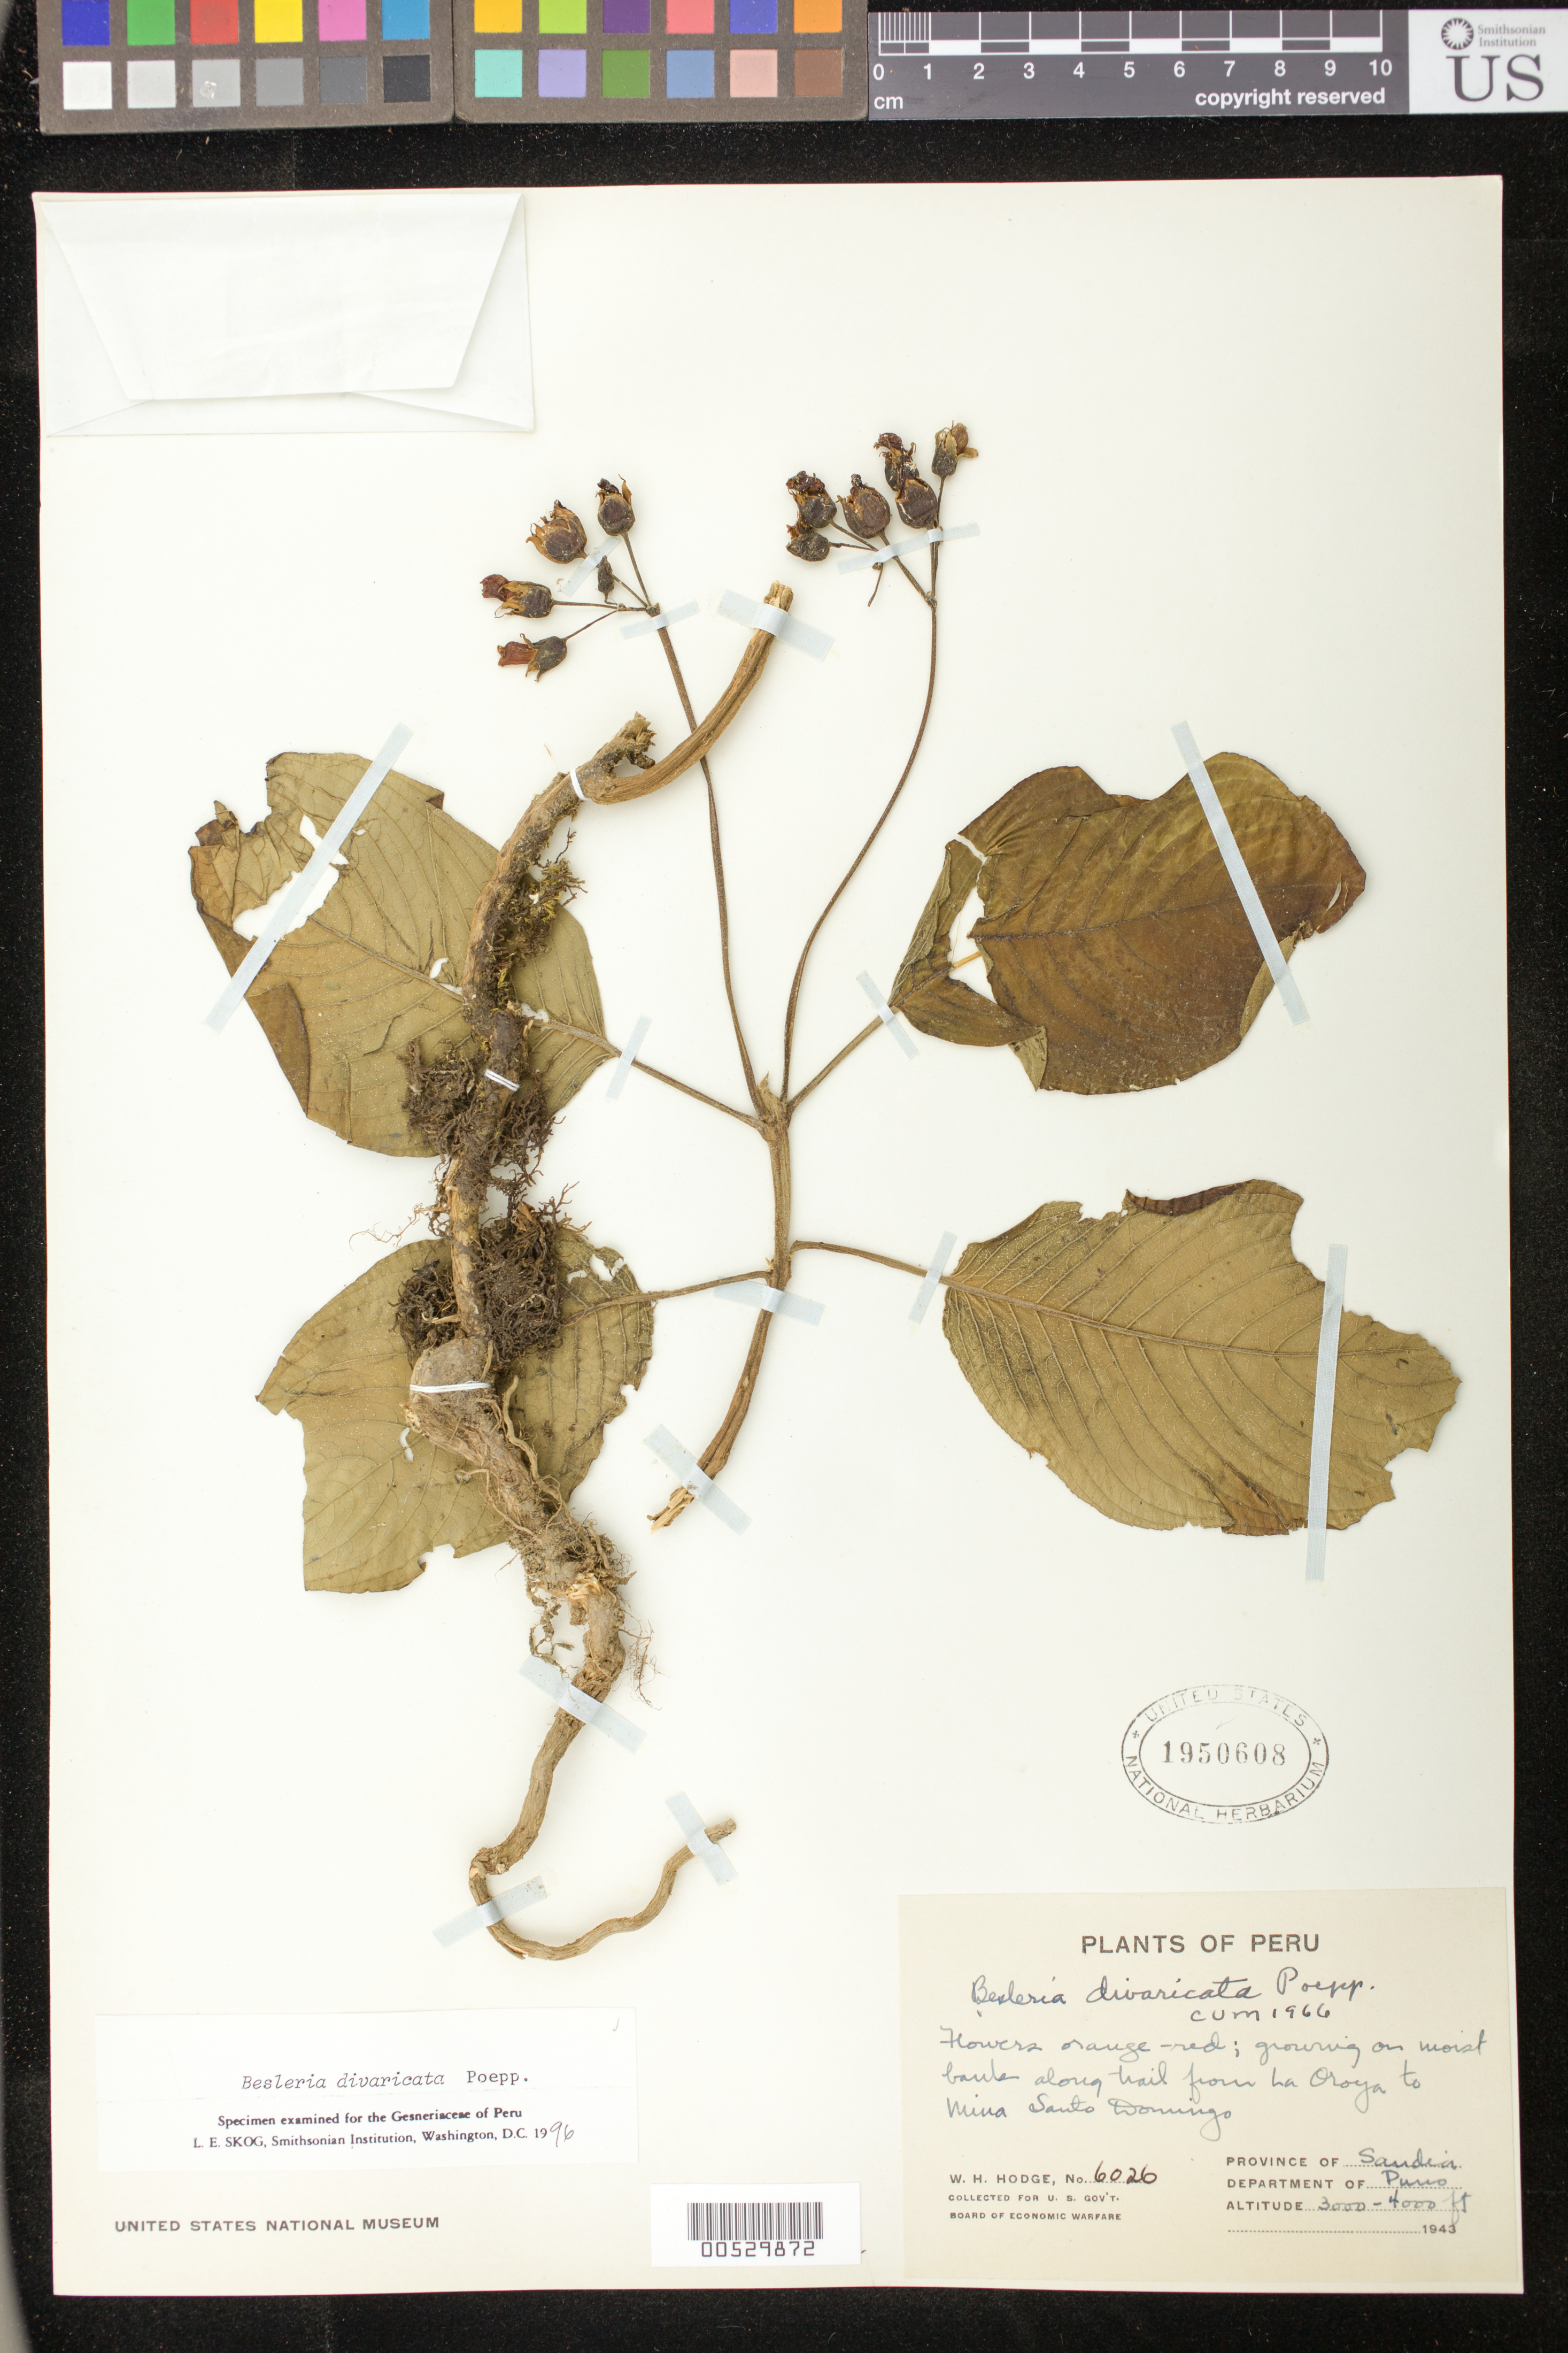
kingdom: Plantae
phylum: Tracheophyta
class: Magnoliopsida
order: Lamiales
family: Gesneriaceae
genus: Besleria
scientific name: Besleria divaricata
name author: Poepp.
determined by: Skog, Laurence E.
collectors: W. Hodge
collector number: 6026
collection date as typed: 23 May 1943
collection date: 1943-05-23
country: Peru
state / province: Puno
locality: Prov. Sandia; near trail from La Oroya to Santo Domingo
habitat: Growing on bank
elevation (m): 914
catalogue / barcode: US 1950608